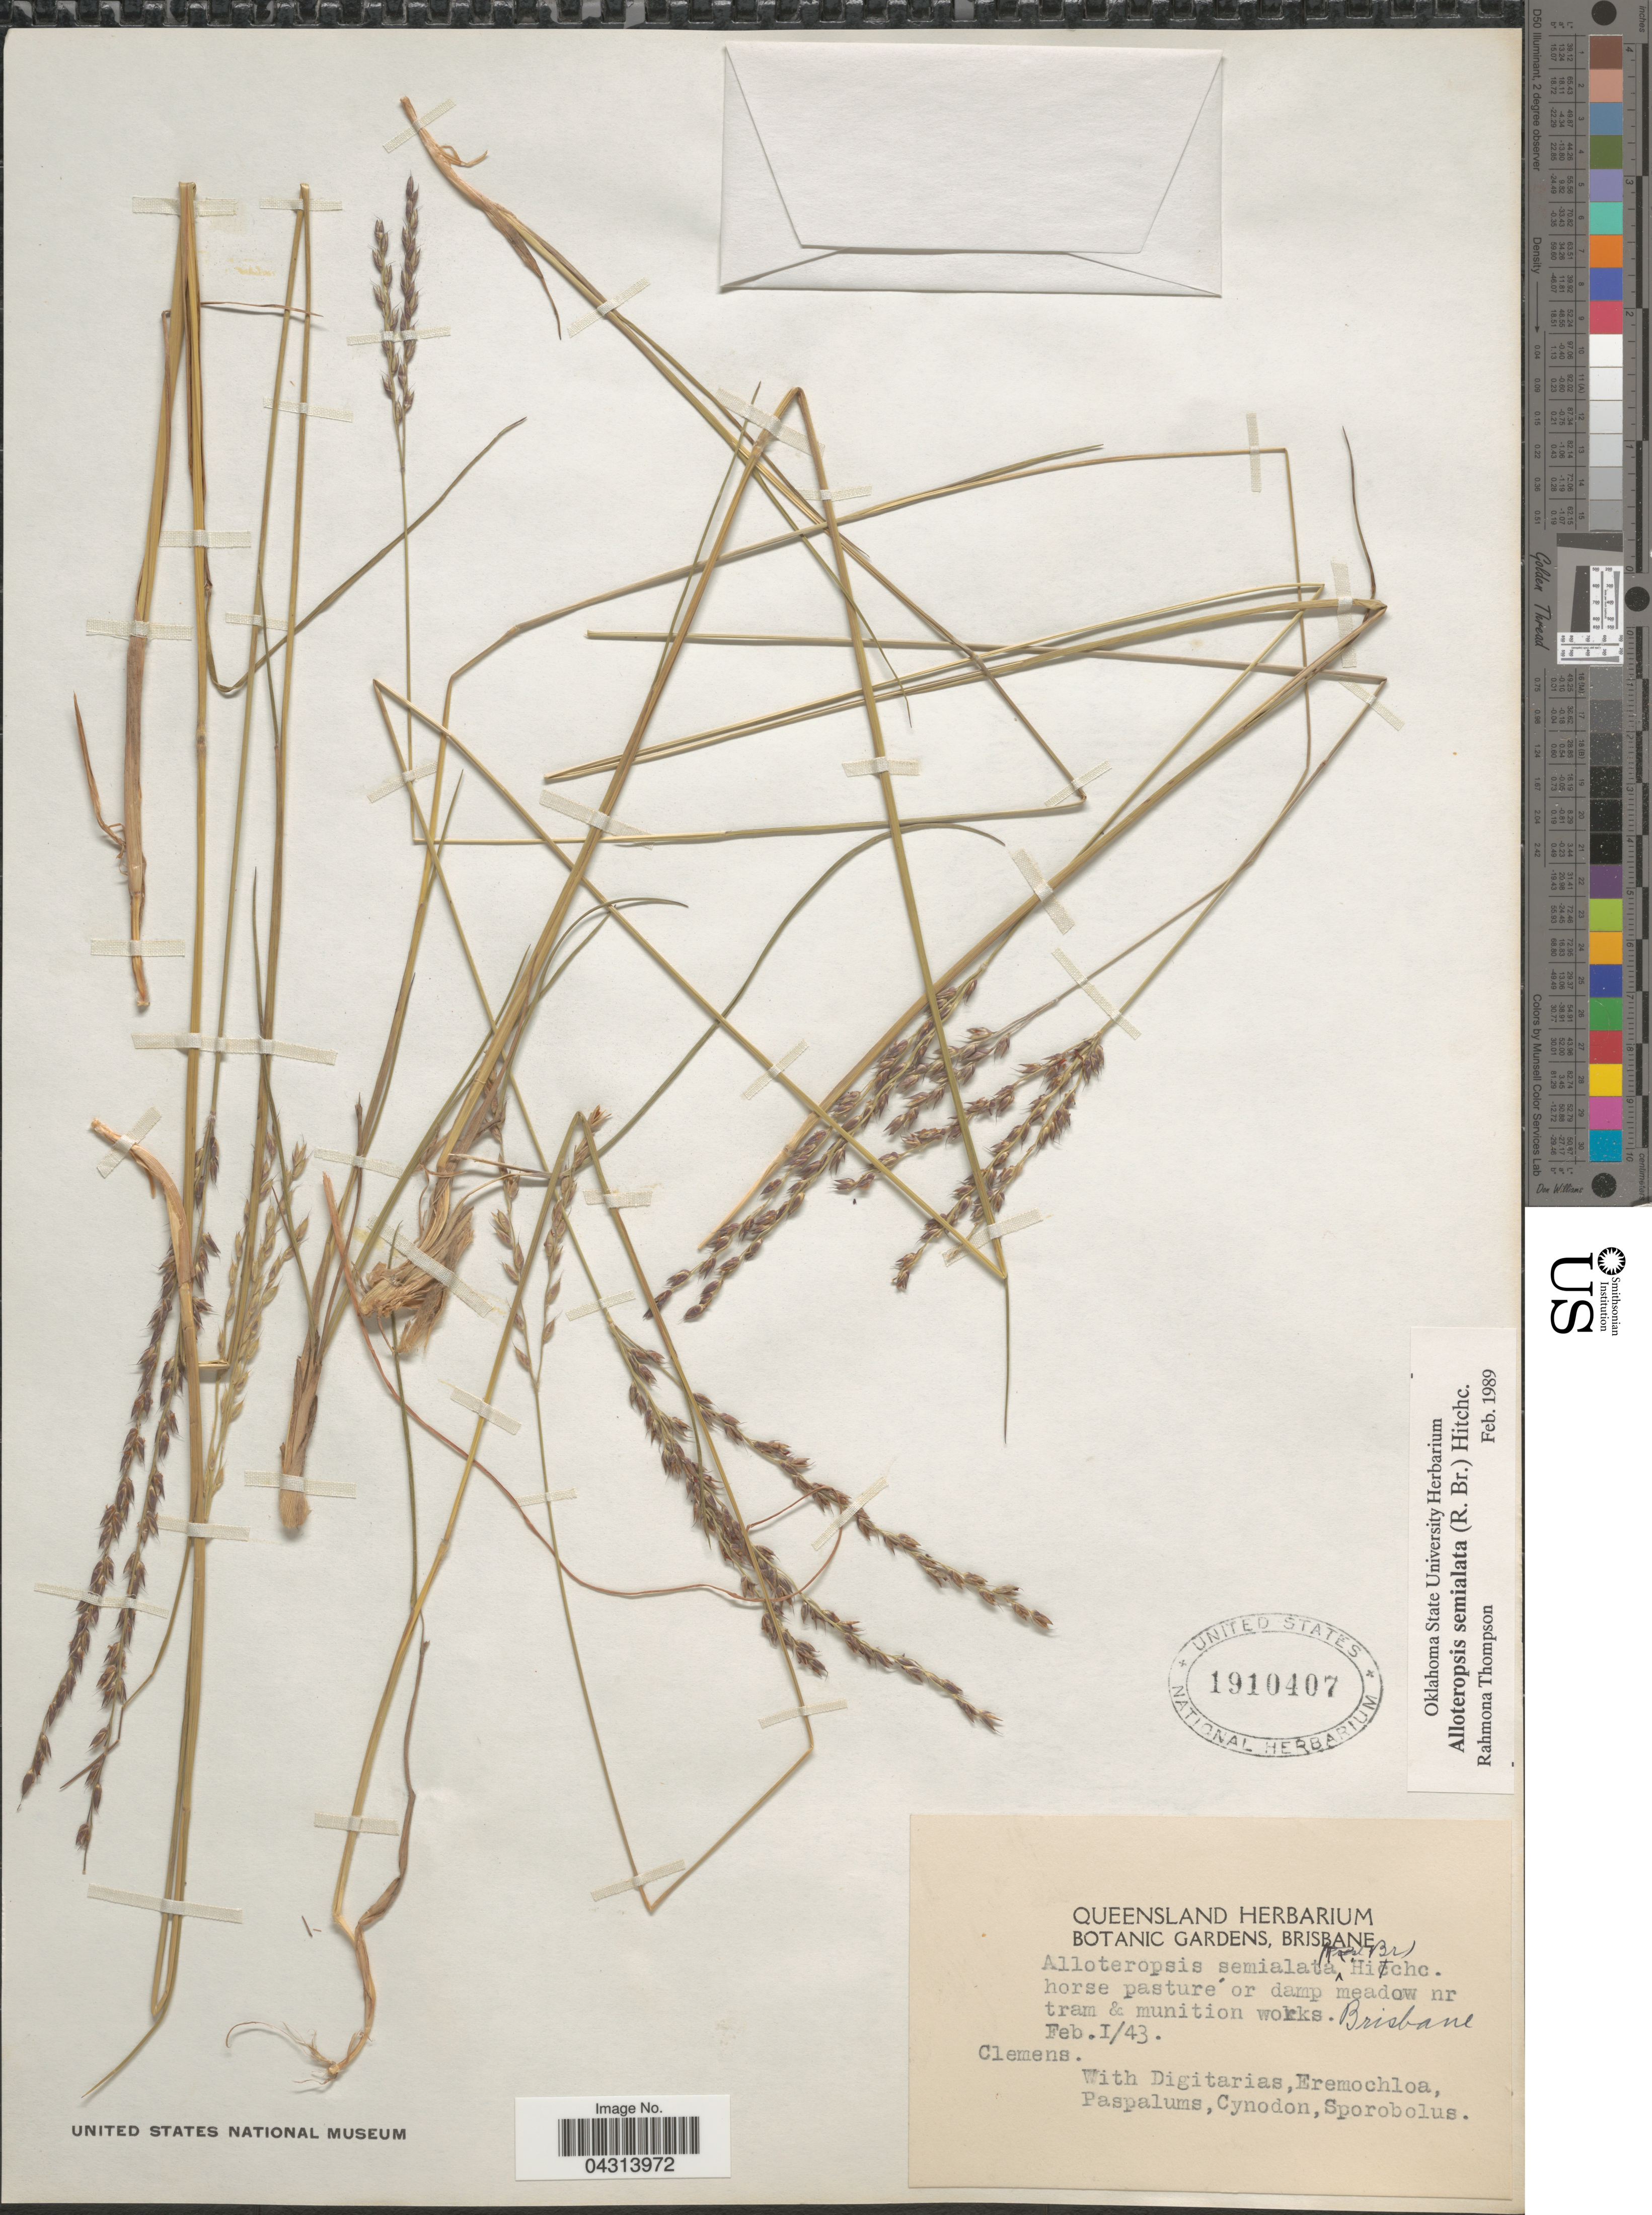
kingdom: Plantae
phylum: Tracheophyta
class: Liliopsida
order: Poales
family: Poaceae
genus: Alloteropsis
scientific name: Alloteropsis semialata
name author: (R. Br.) Hitchc.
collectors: -. Clemens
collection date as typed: Transcribed d/m/y: 1/2/43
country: Australia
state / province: Queensland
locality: Horse pasture or damp meadow nr tram & munition works.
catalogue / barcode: US 1910407